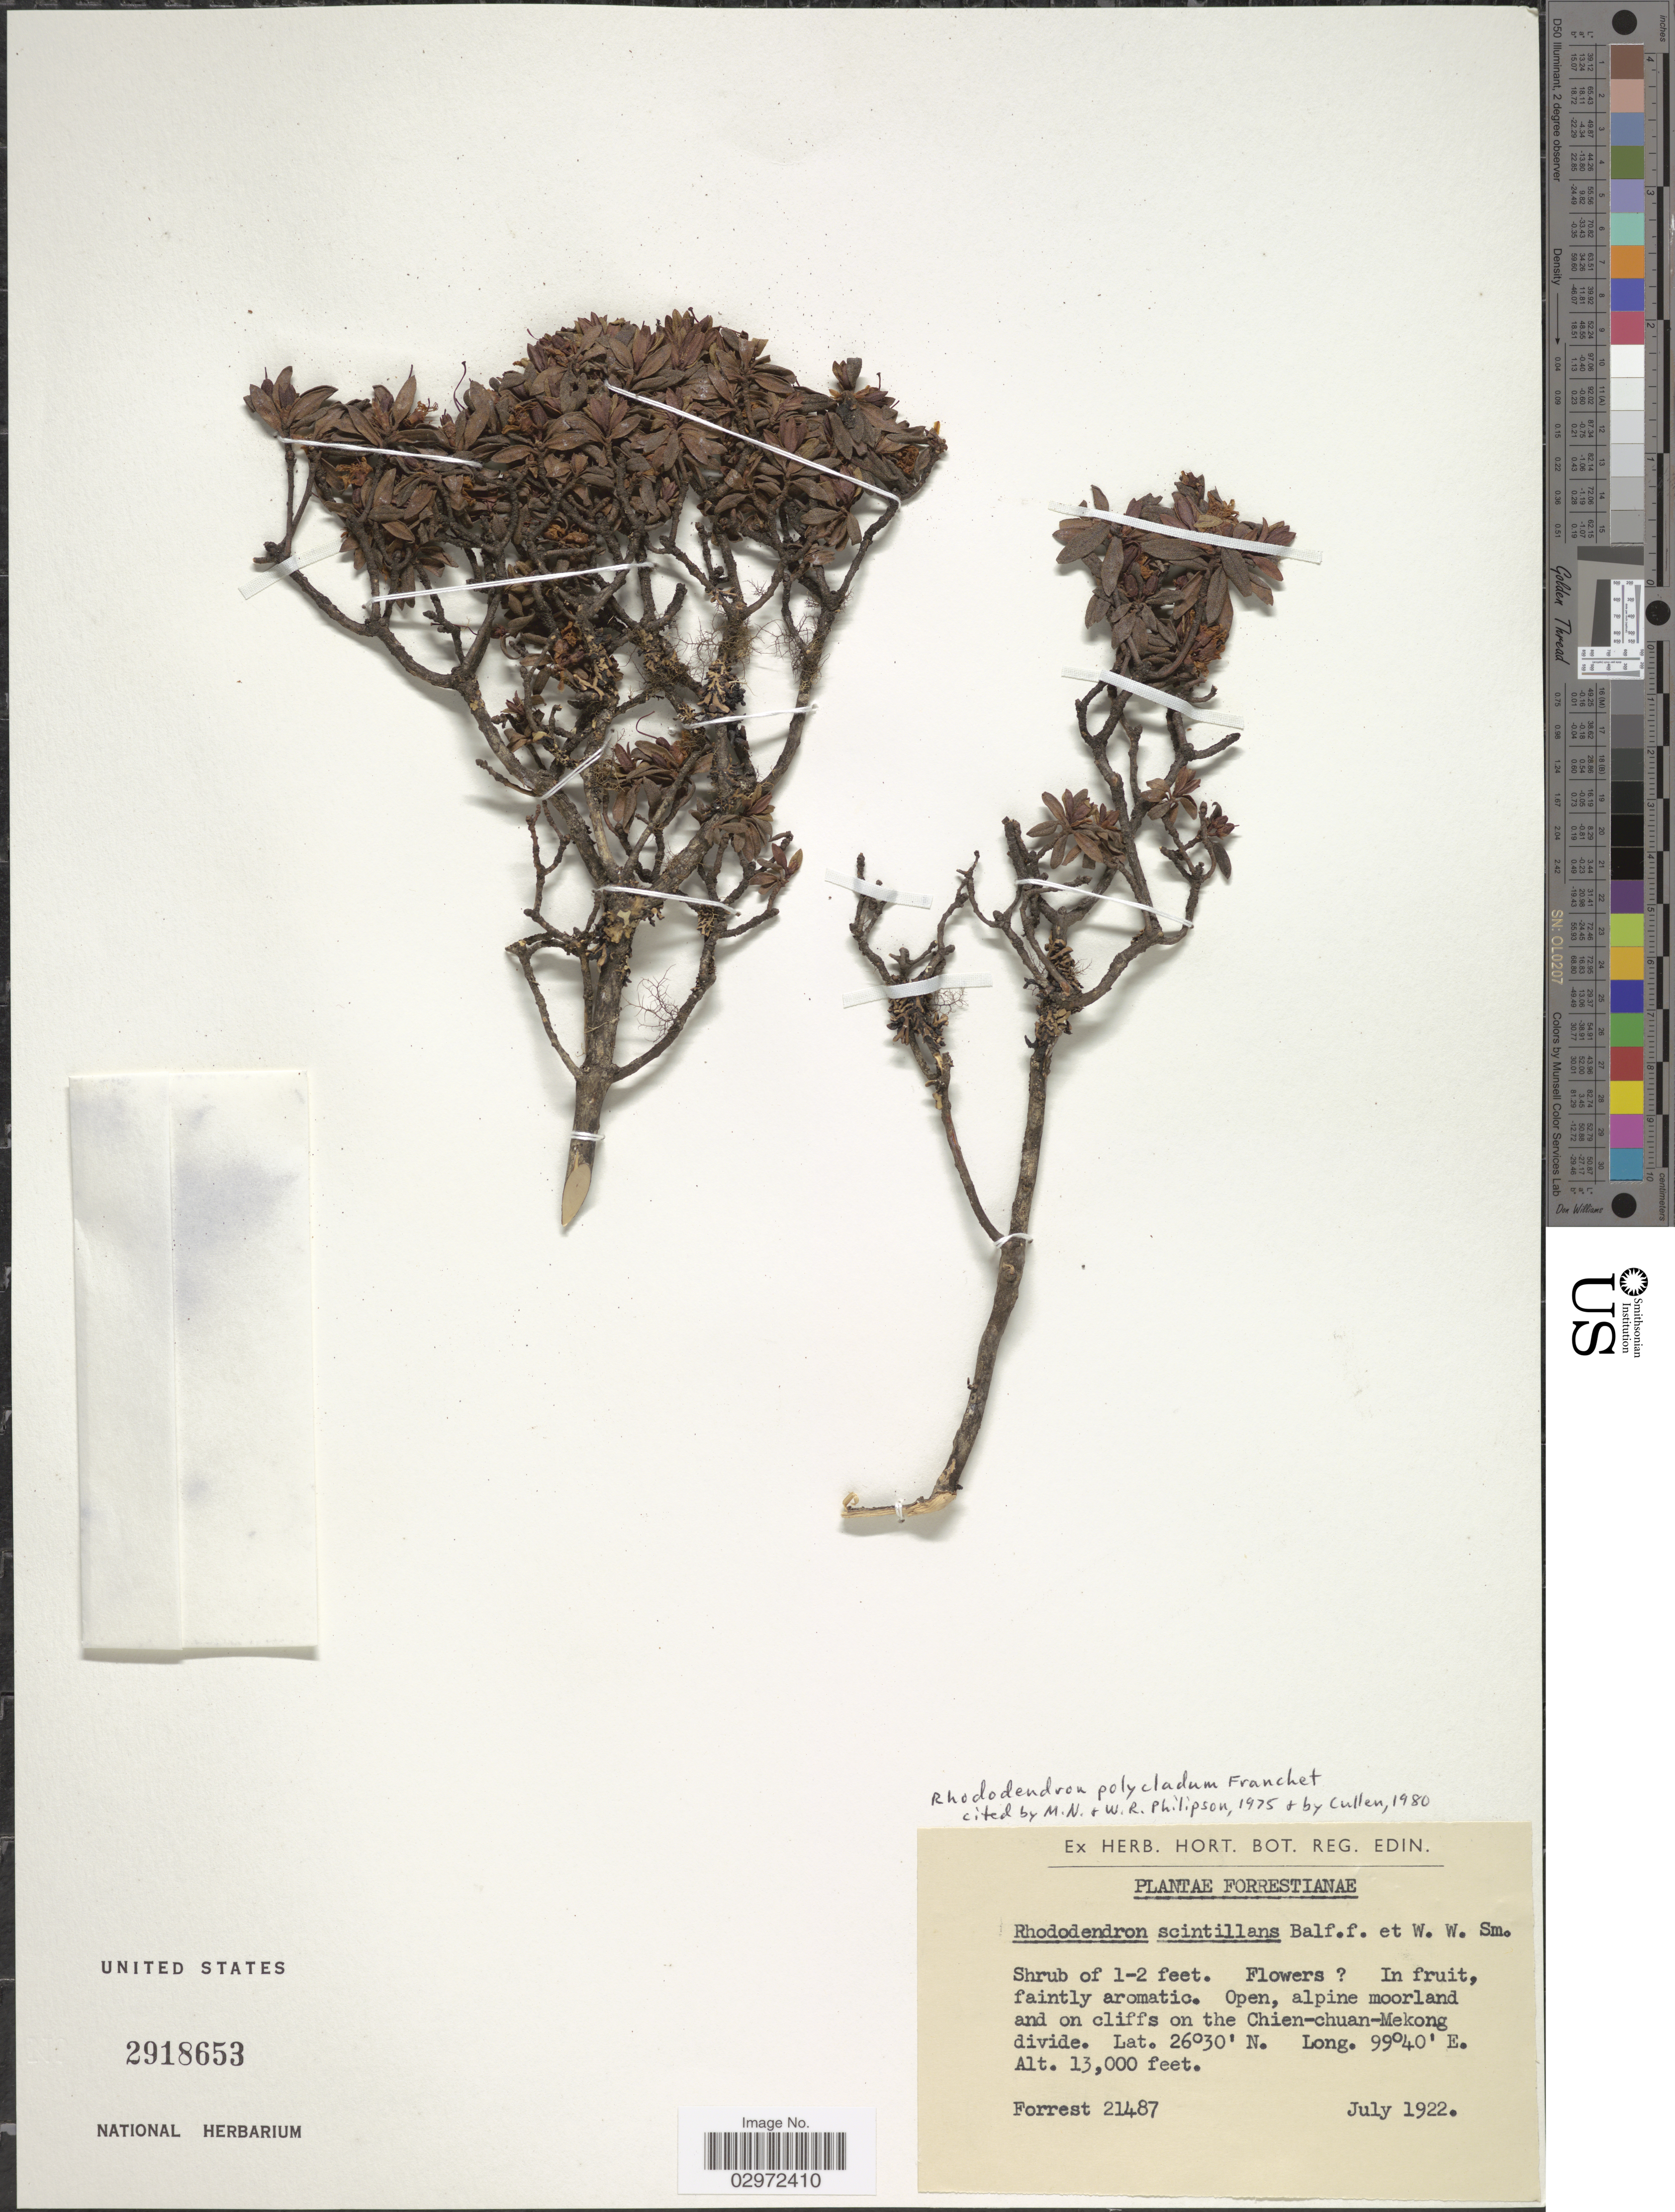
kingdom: Plantae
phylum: Tracheophyta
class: Magnoliopsida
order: Ericales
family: Ericaceae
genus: Rhododendron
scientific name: Rhododendron polycladum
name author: Franch.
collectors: -. Forrest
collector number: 21487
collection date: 1922-07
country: China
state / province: Yunnan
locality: Open, alpine moorland and on cliffs on the Chien-chuan-Mekong divide.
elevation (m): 3962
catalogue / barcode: US 2918653